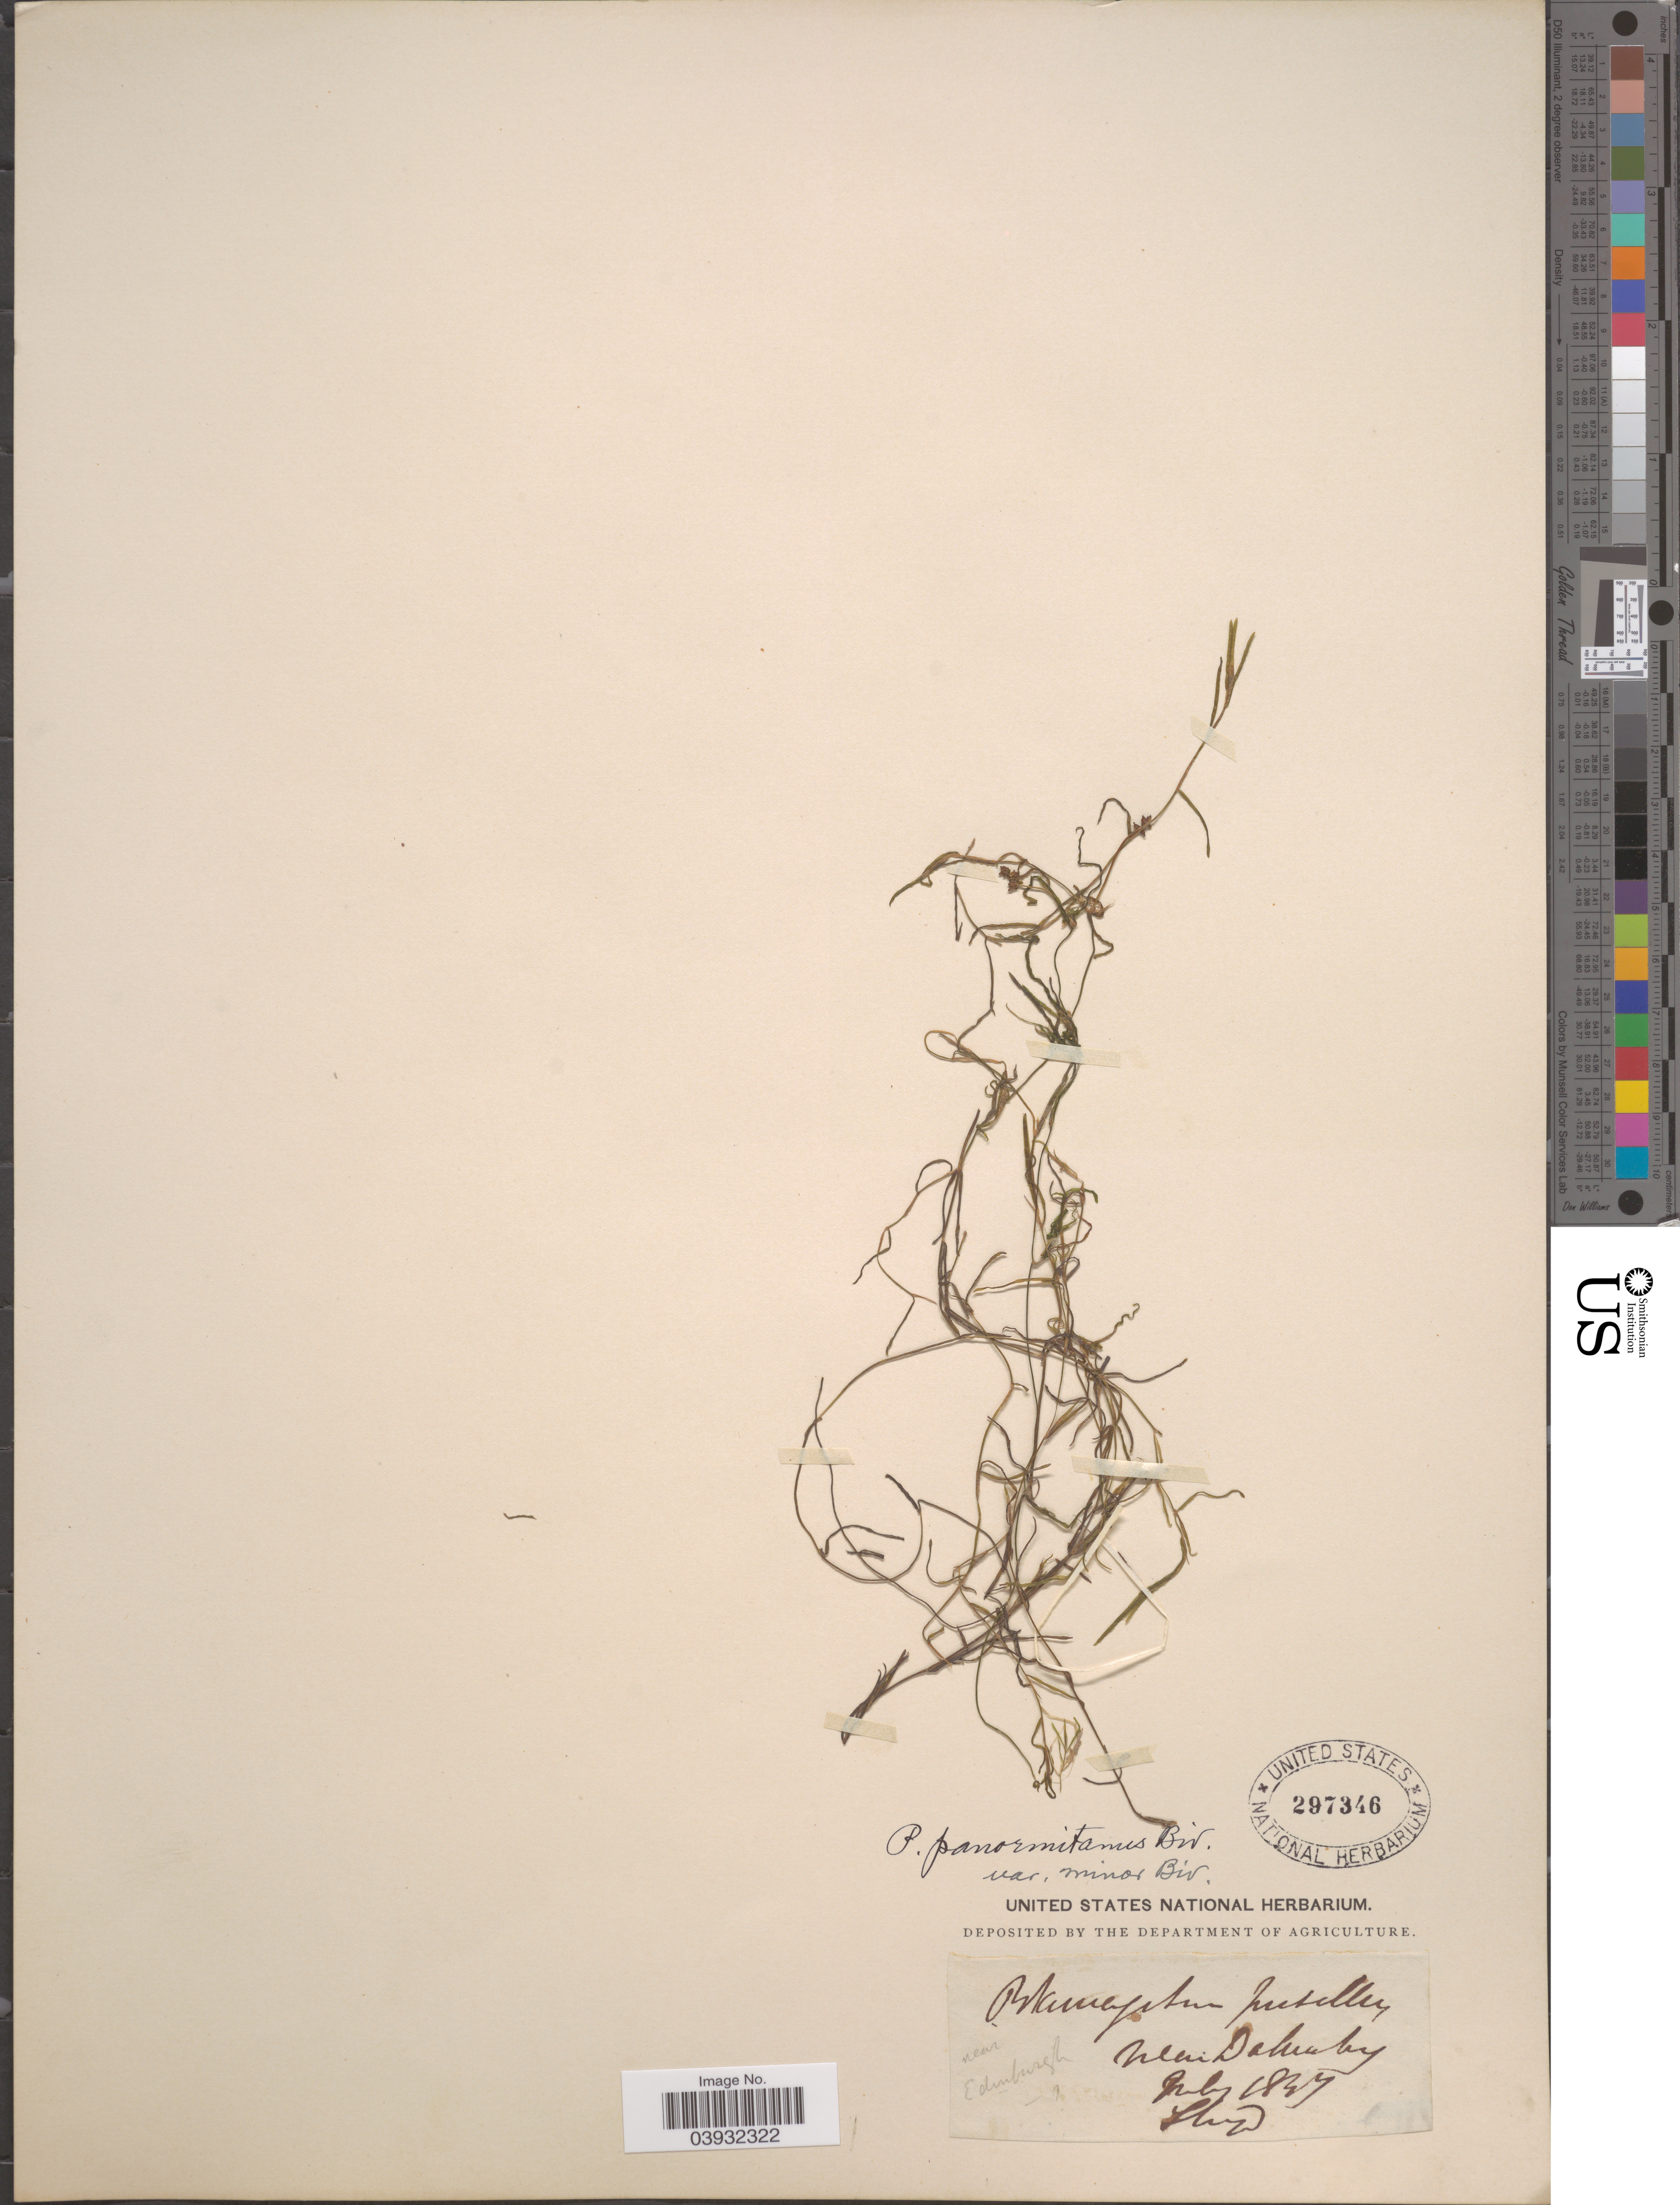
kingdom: Plantae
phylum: Tracheophyta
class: Liliopsida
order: Alismatales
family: Potamogetonaceae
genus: Potamogeton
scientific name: Potamogeton panormitanus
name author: Biv.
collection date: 1847-07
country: United Kingdom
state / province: Scotland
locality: Near Dainby. Near Edinburgh.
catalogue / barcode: US 297346